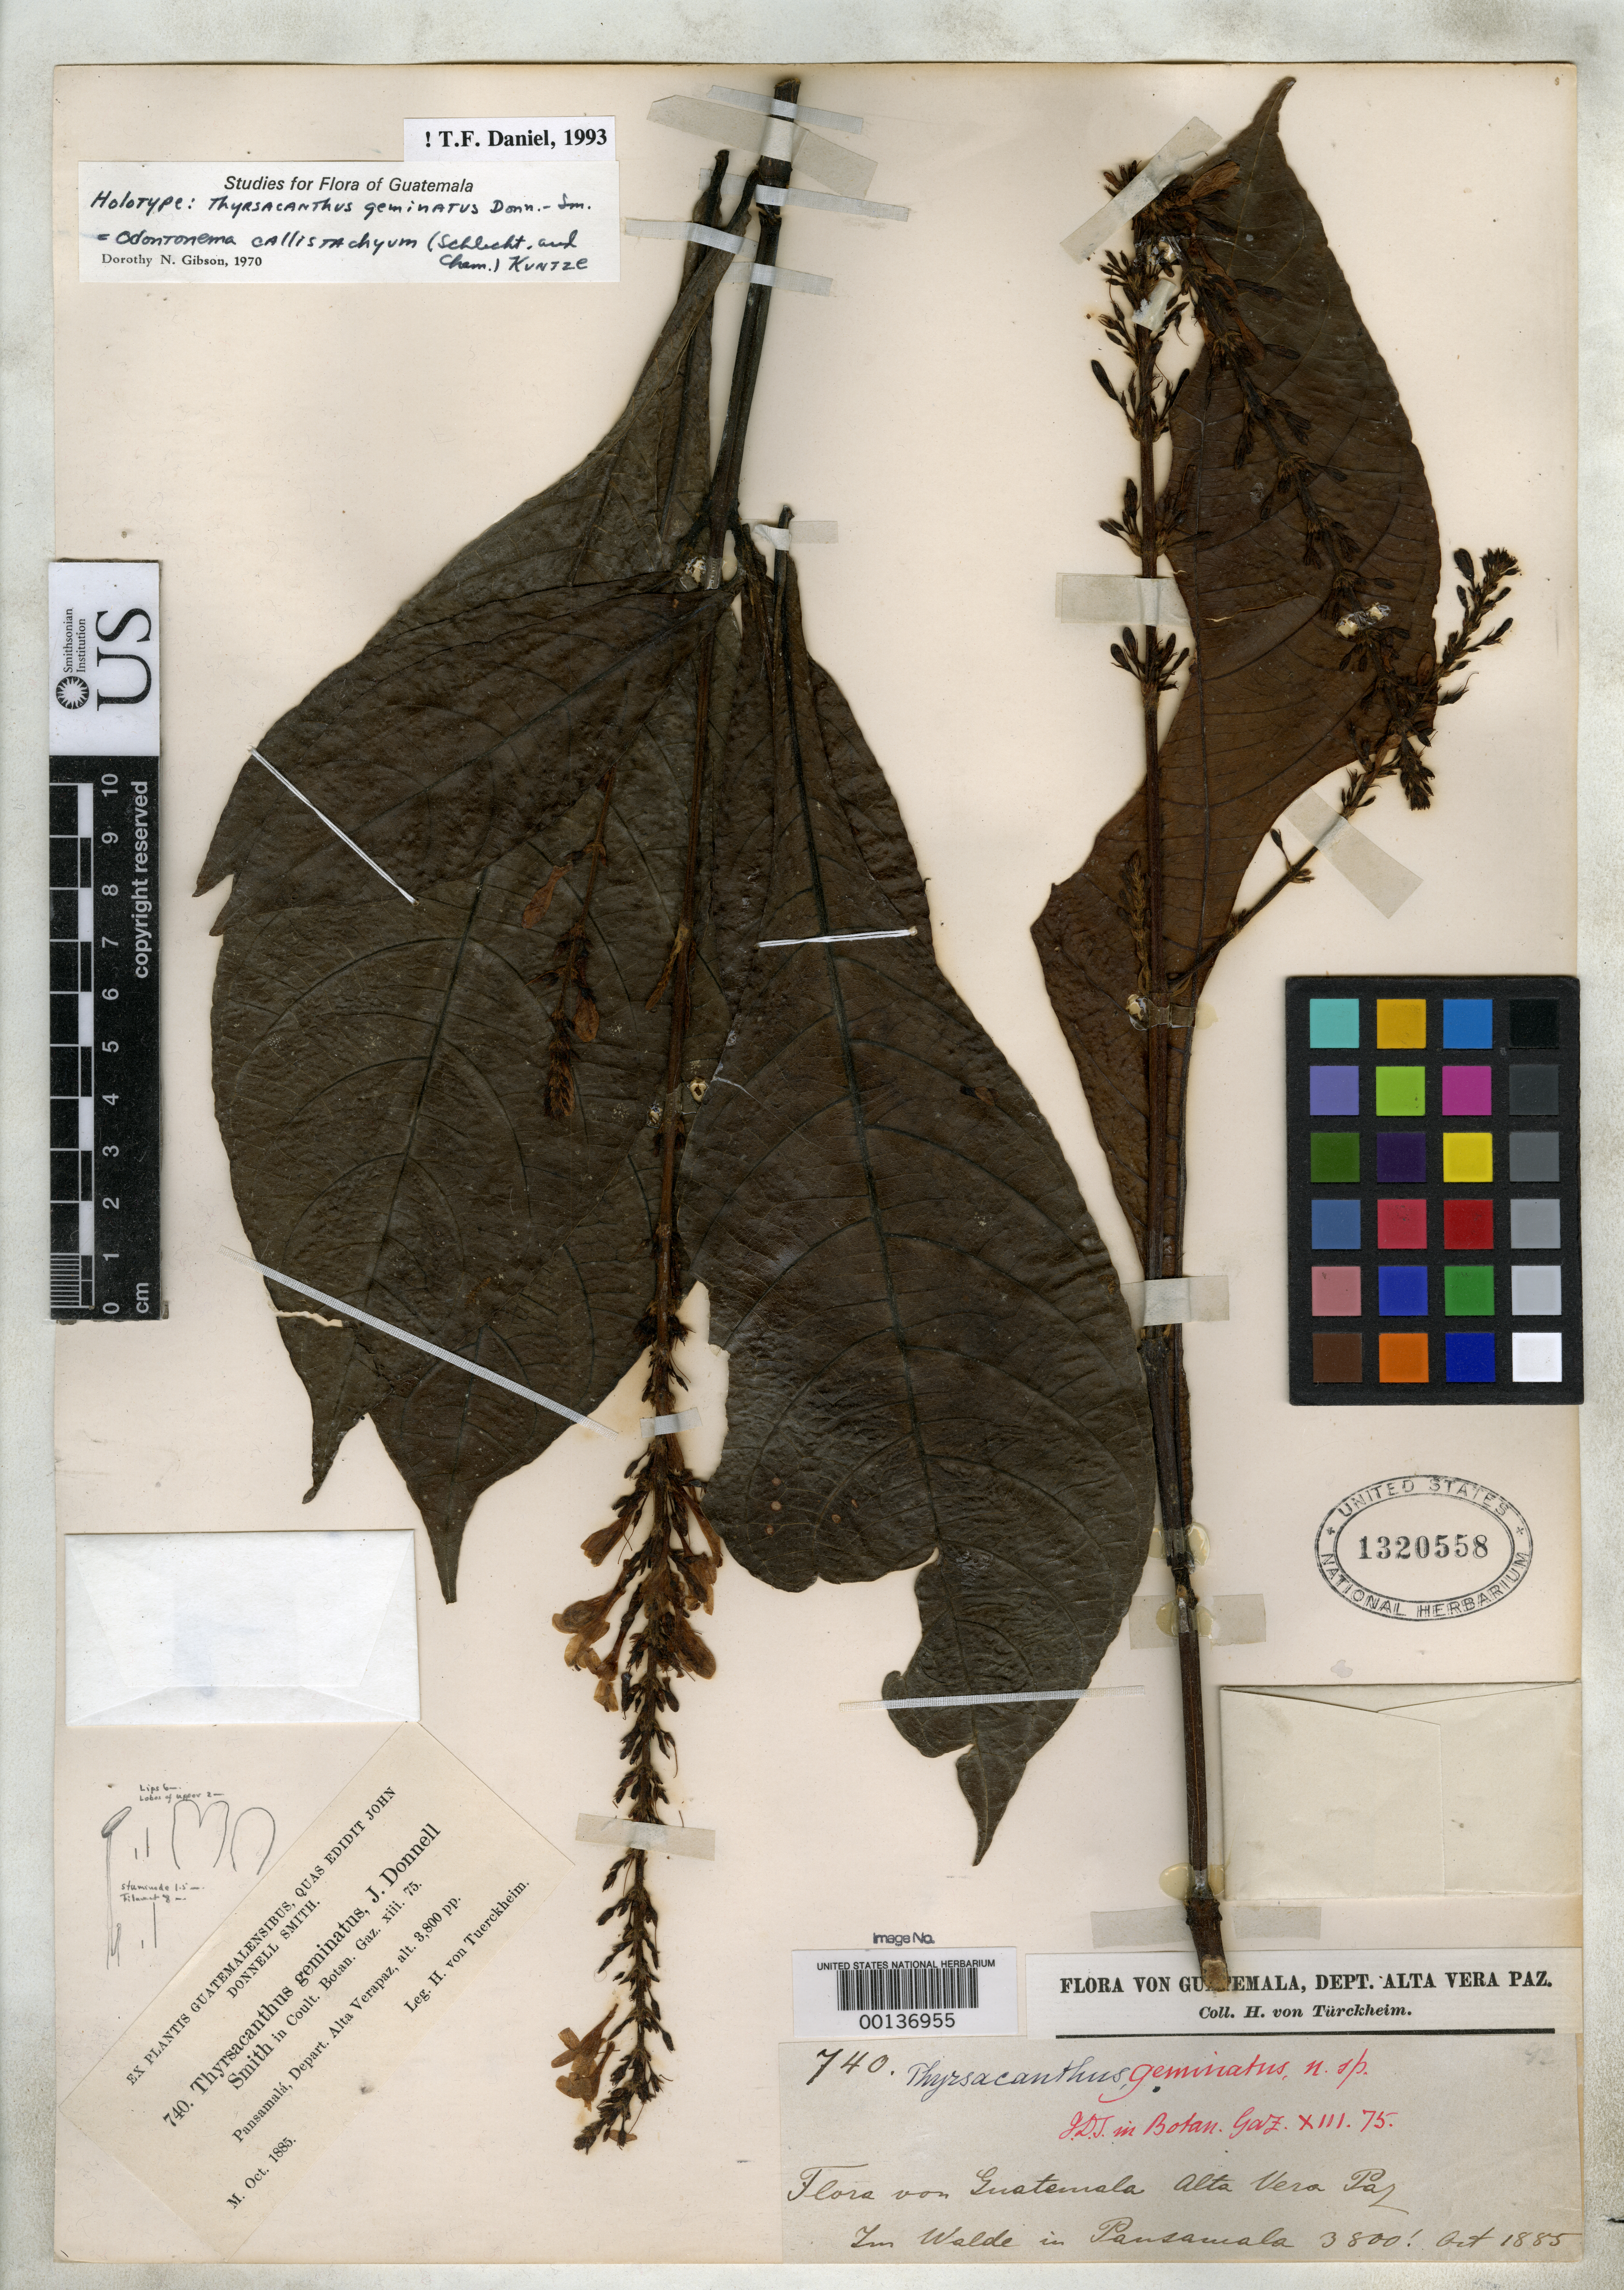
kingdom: Plantae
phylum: Tracheophyta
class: Magnoliopsida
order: Lamiales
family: Acanthaceae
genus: Thyrsacanthus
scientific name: Thyrsacanthus geminatus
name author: Donn. Sm.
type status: Lectotype; Isosyntype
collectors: H. von Türckheim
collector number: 740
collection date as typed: Oct 1885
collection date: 1885-10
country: Guatemala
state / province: Alta Verapaz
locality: Pansamalá, Depart. Alta Verapaz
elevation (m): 1158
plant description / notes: One of two US specimens with consecutive sheet numbers (USNH 1320558, 1320557), apparently not from the John Donnell Smith herbarium. Annotated (1993) and cited (1995, Contr. Univ. Mich. Herb. 20: 154) by T.F. Daniel as "holotype" and "isotype", respectively. Protologue cites two collections (Oct. 1885 & May 1887) but all duplicates found at US are Oct. 1885.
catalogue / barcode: US 1320558